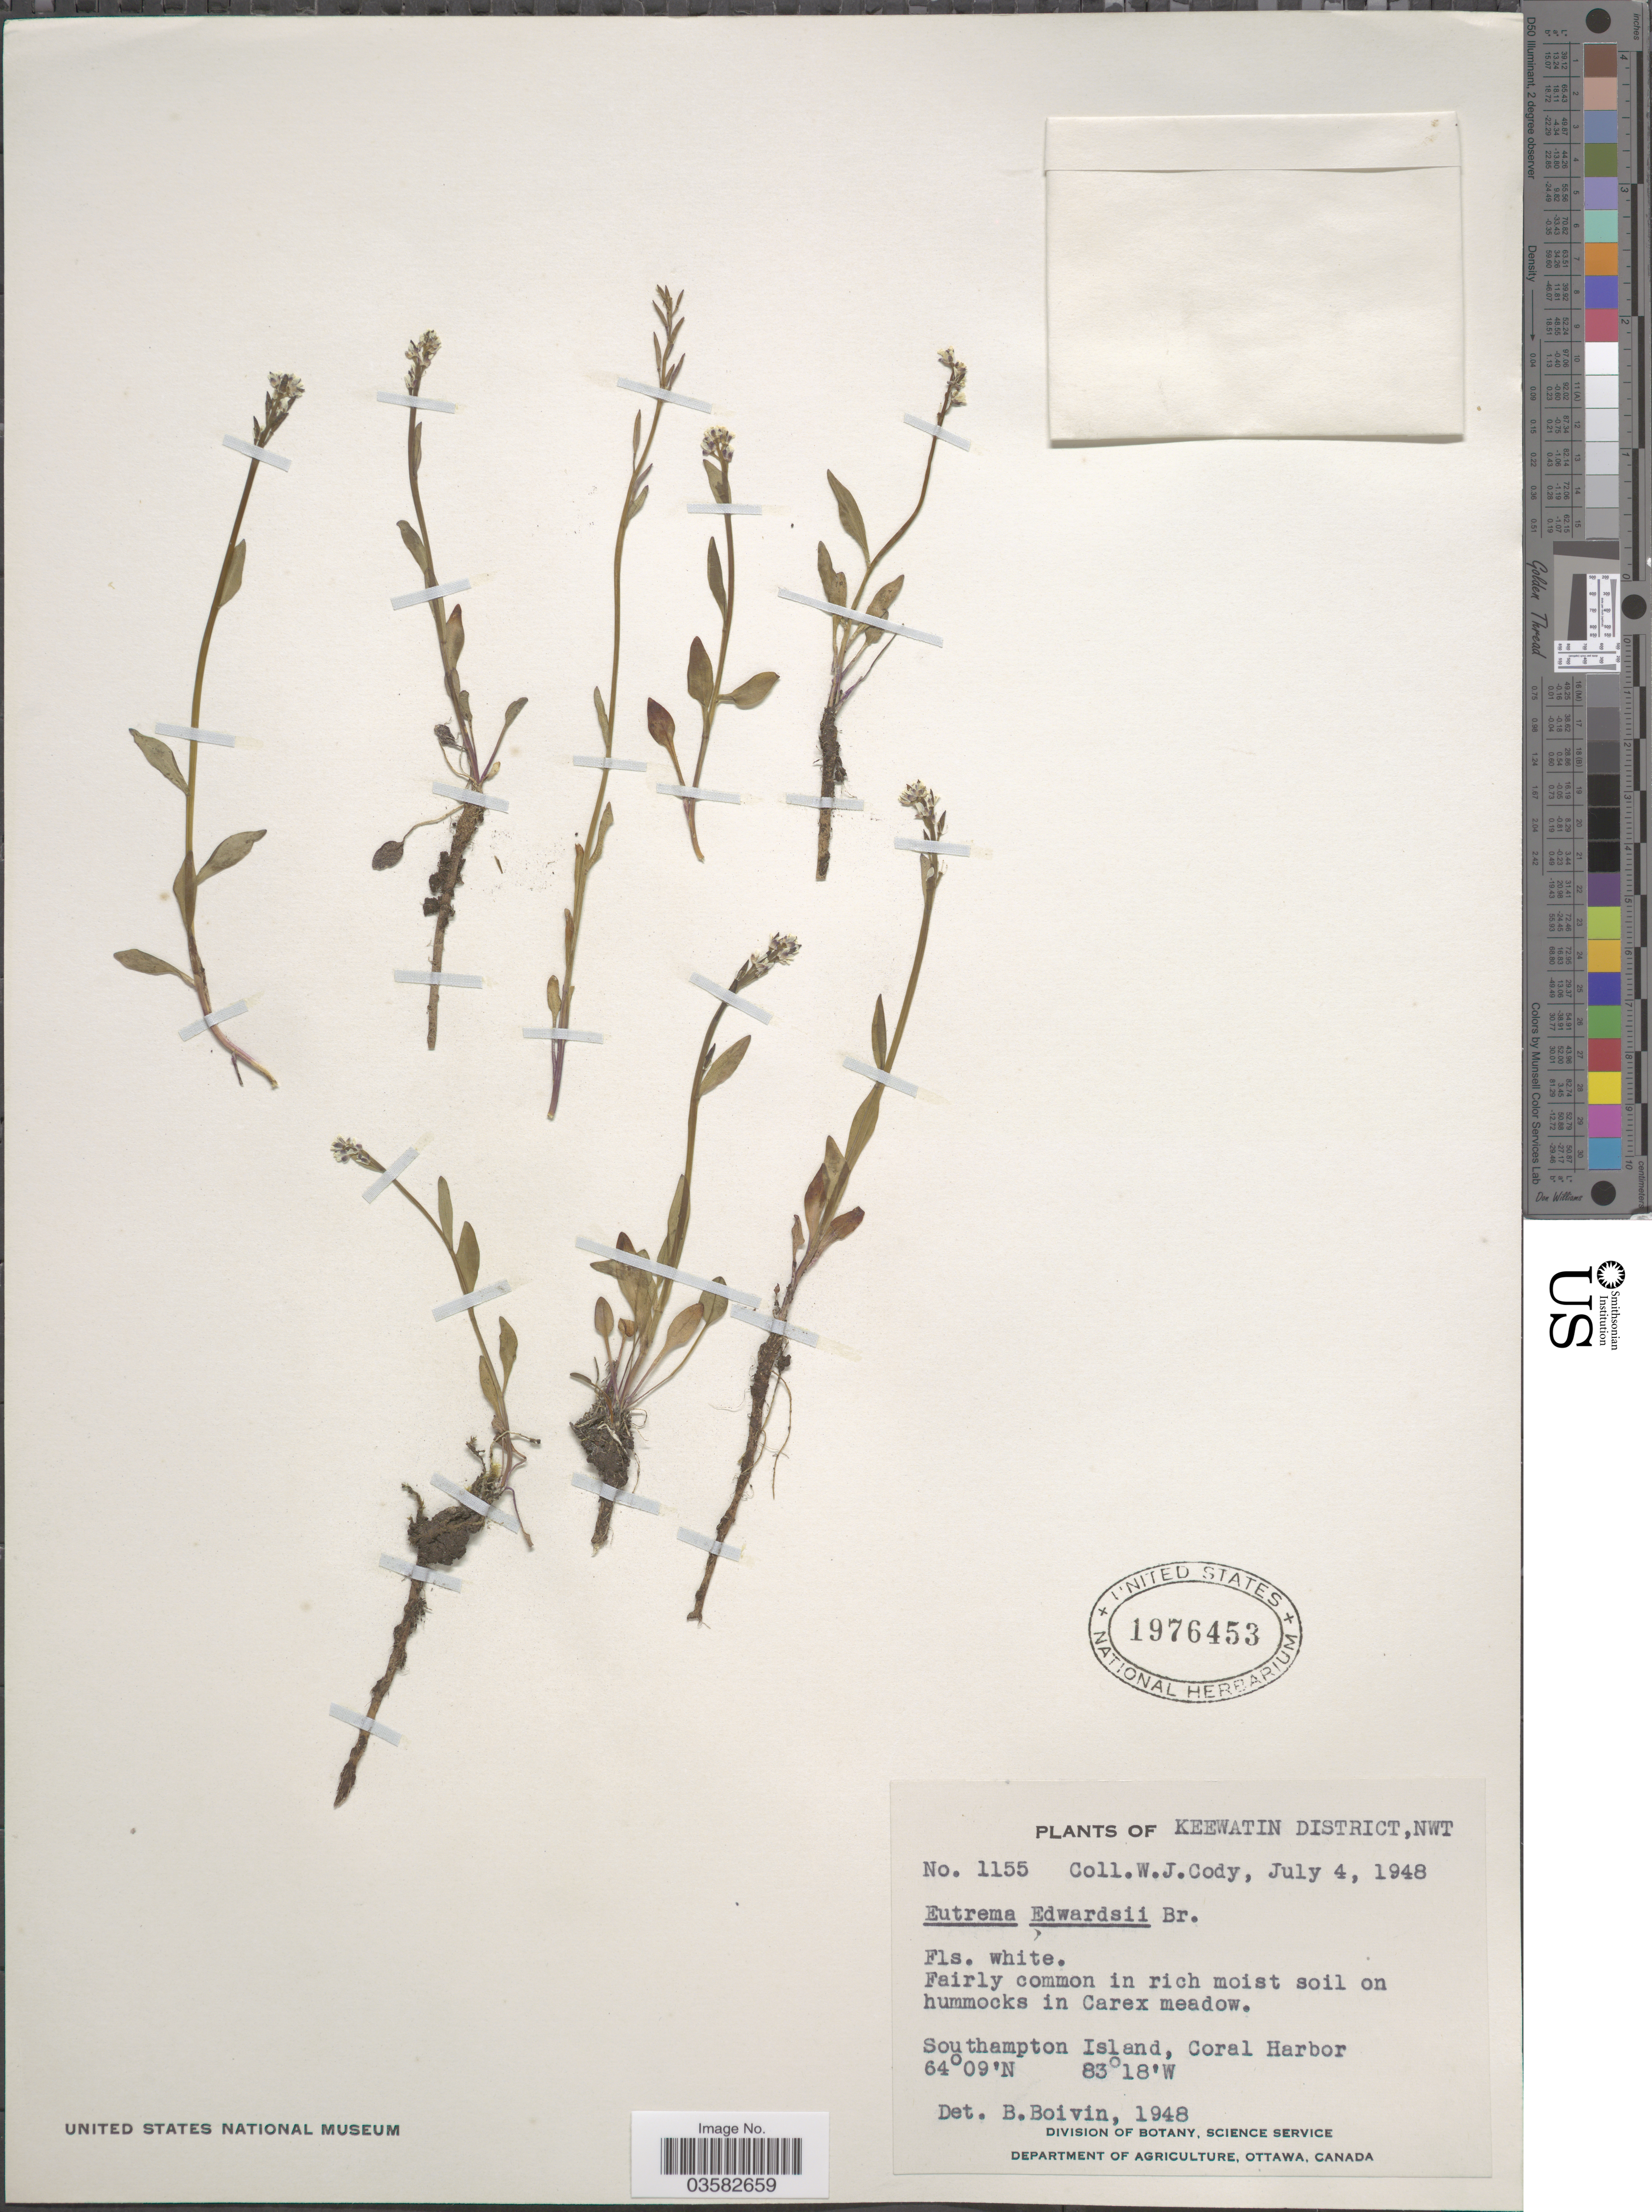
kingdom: Plantae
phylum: Tracheophyta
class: Magnoliopsida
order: Brassicales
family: Brassicaceae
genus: Eutrema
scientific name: Eutrema edwardsii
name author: R. Br.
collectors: W. Cody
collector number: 1155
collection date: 1948-07-04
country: Canada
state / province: Northwest Territories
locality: Keewatin District. On hummocks in Carex meadow. Southampton Island, Coral Harbor.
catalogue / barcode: US 1976453